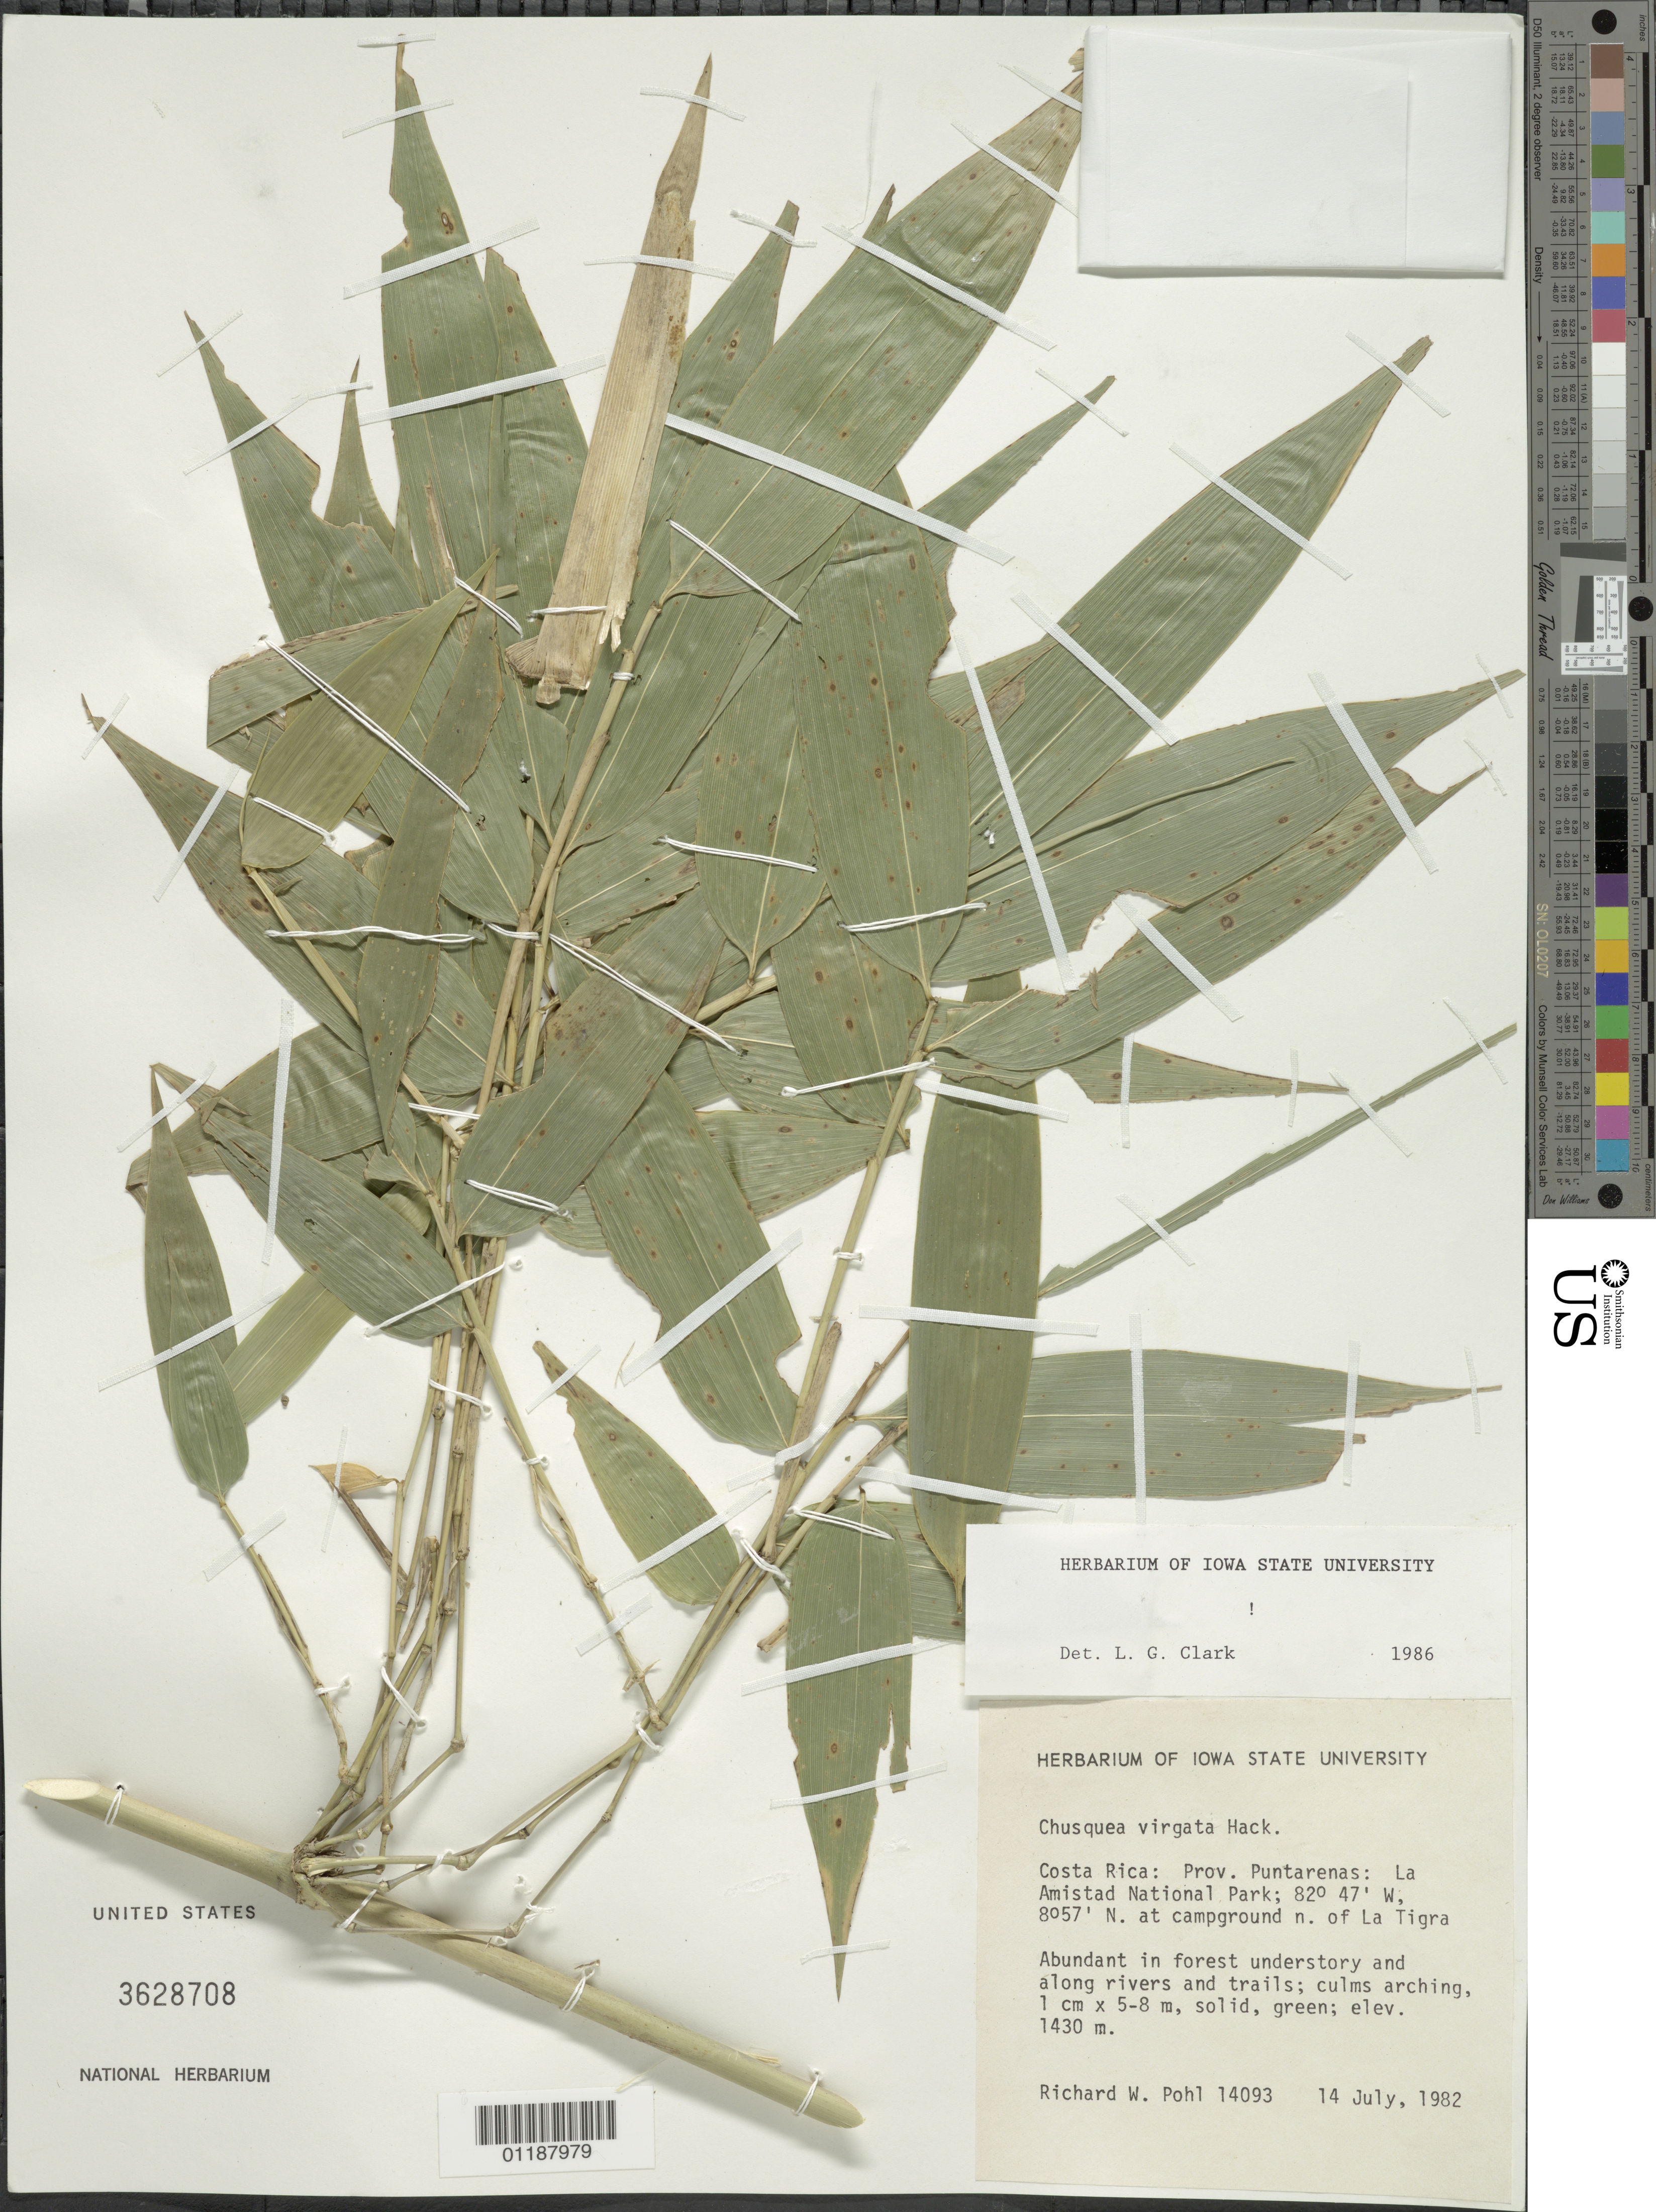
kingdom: Plantae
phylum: Tracheophyta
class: Liliopsida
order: Poales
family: Poaceae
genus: Chusquea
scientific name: Chusquea virgata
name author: Hack.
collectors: R. W. Pohl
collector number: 14093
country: Costa Rica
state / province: Puntarenas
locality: La Amistad National Park, at campground N of La Tigra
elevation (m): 1430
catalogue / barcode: US 3628708